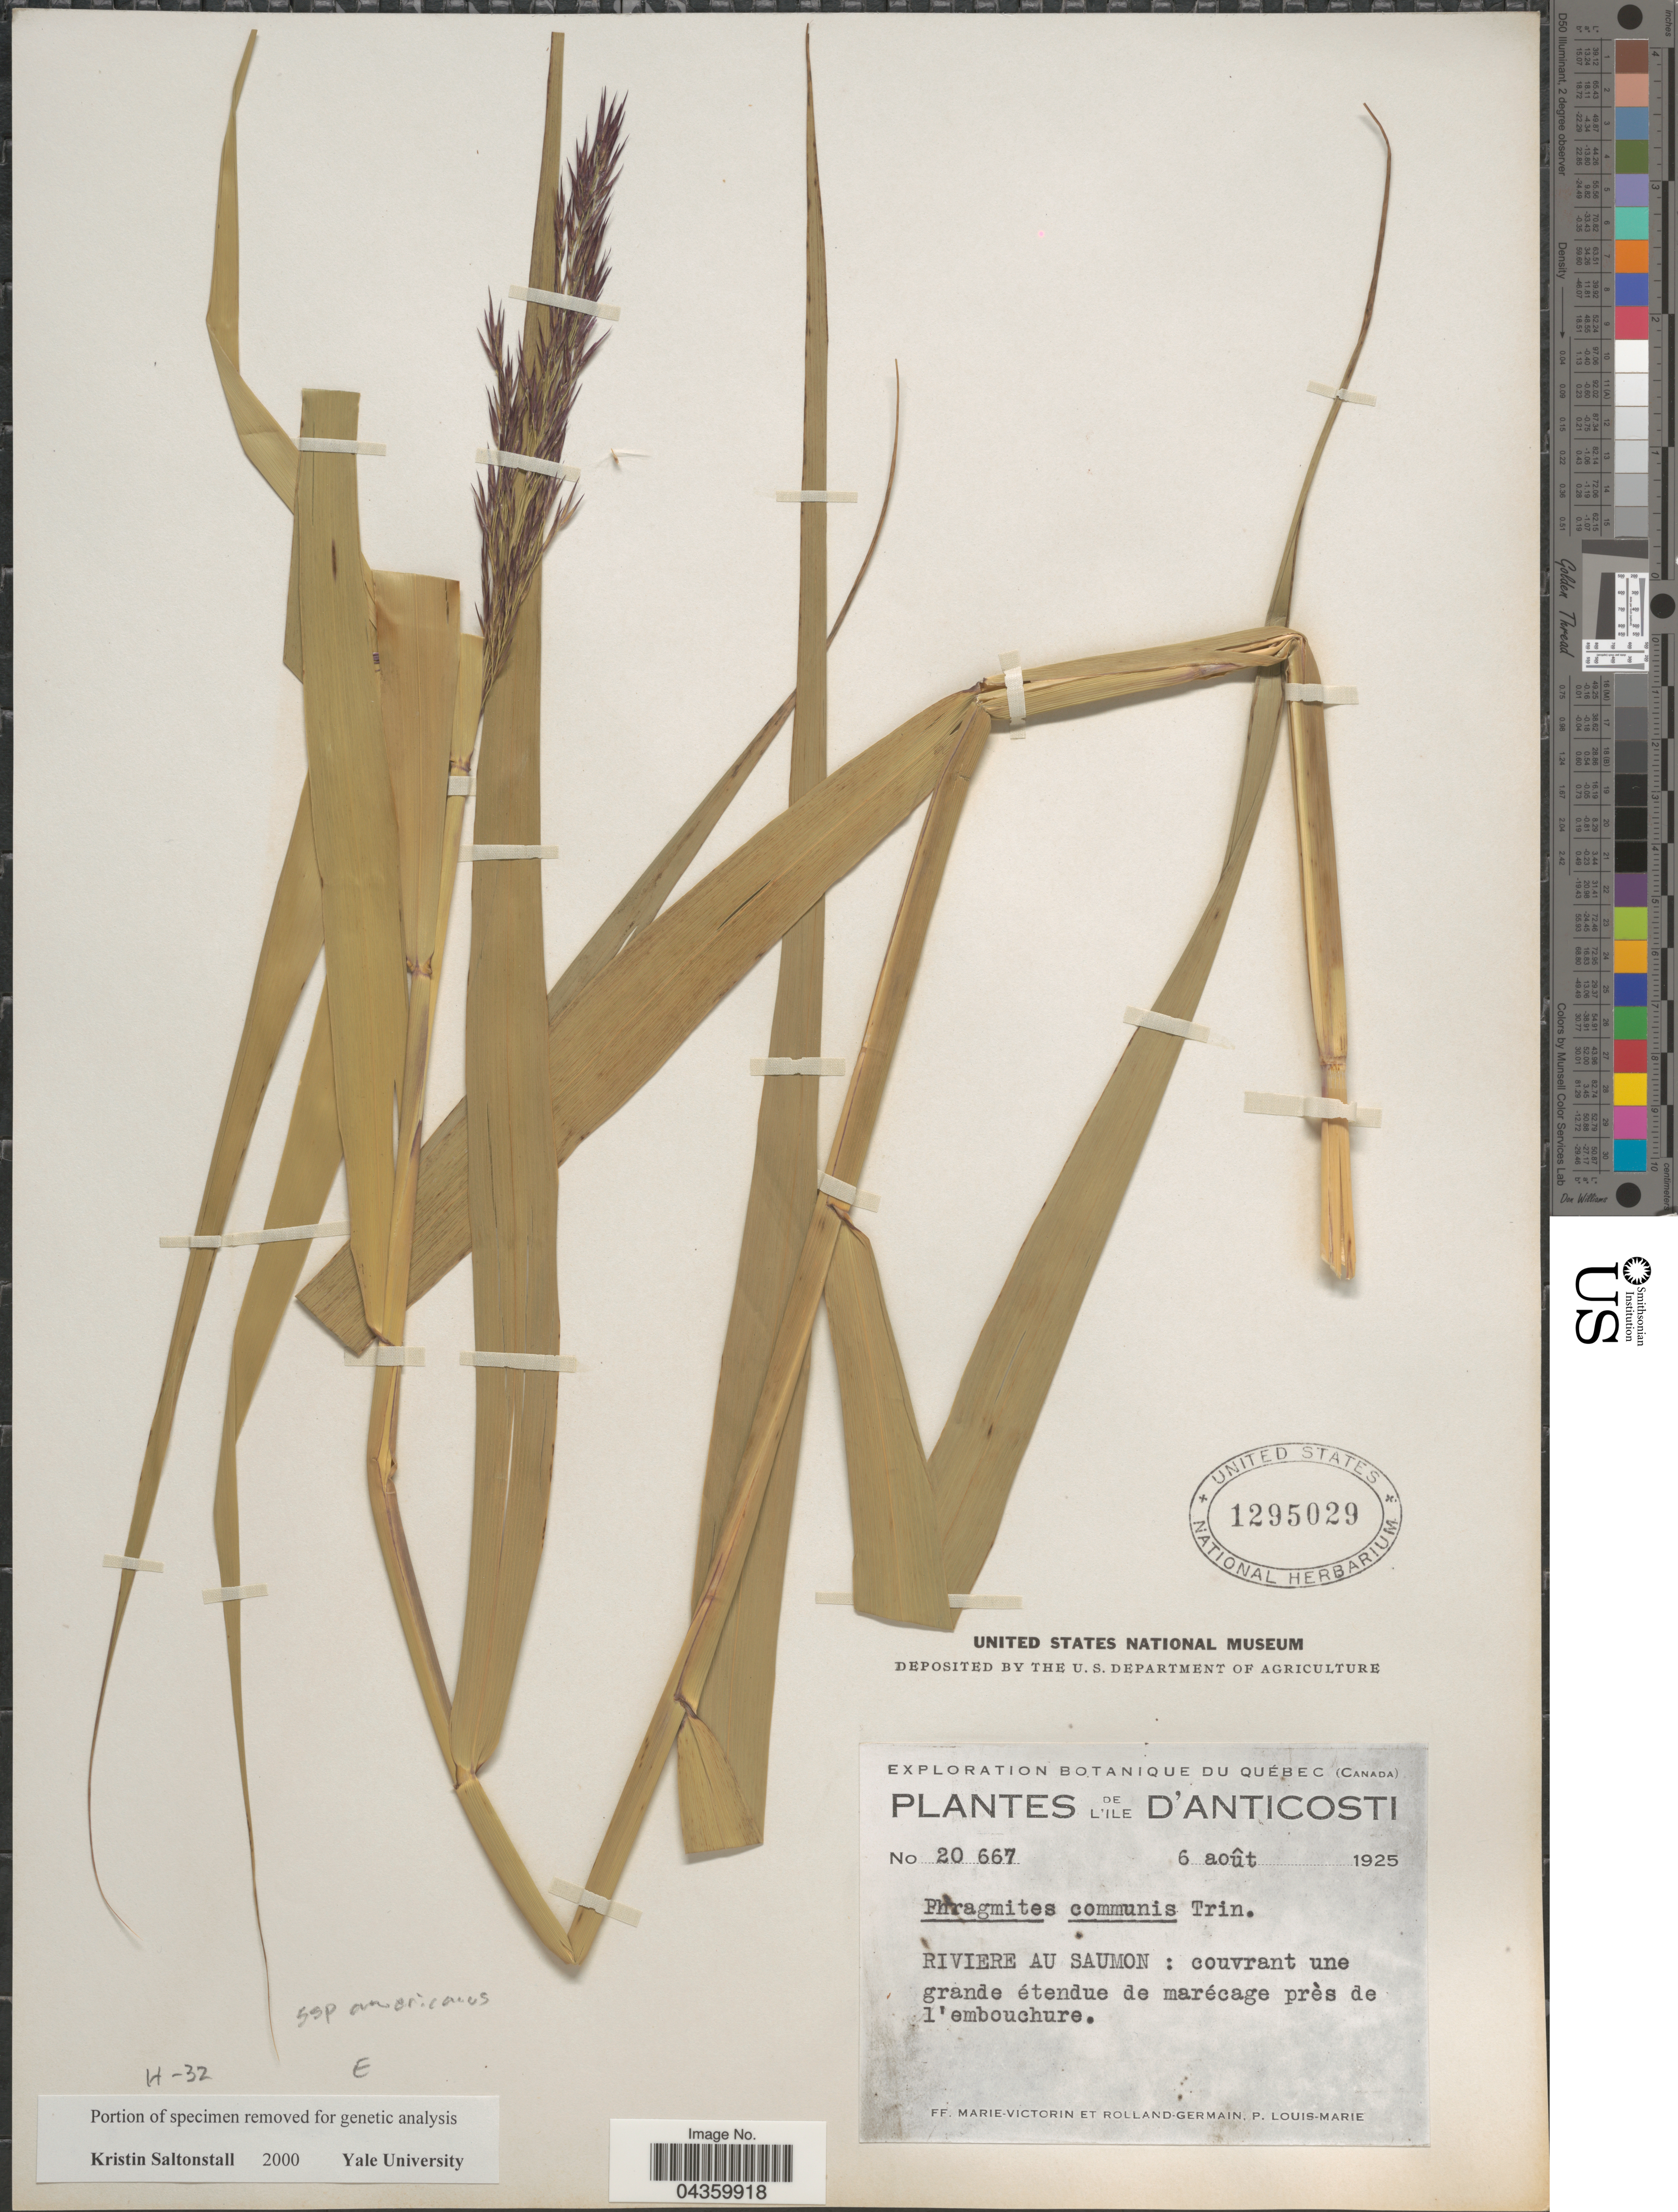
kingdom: Plantae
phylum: Tracheophyta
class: Liliopsida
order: Poales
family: Poaceae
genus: Phragmites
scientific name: Phragmites australis subsp. americanus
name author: Saltonstall & et al.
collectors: F. Marie-Victorin, Rolland-Germain & L.-M. LaLonde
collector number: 20667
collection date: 1925-08-06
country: Canada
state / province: Quebec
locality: Exploration Botanique du Québec. L'ile d'Anticosti. Riviere au Saumon: couvrant une grande étendue de marécage près de l'embouchure.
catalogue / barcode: US 1295029